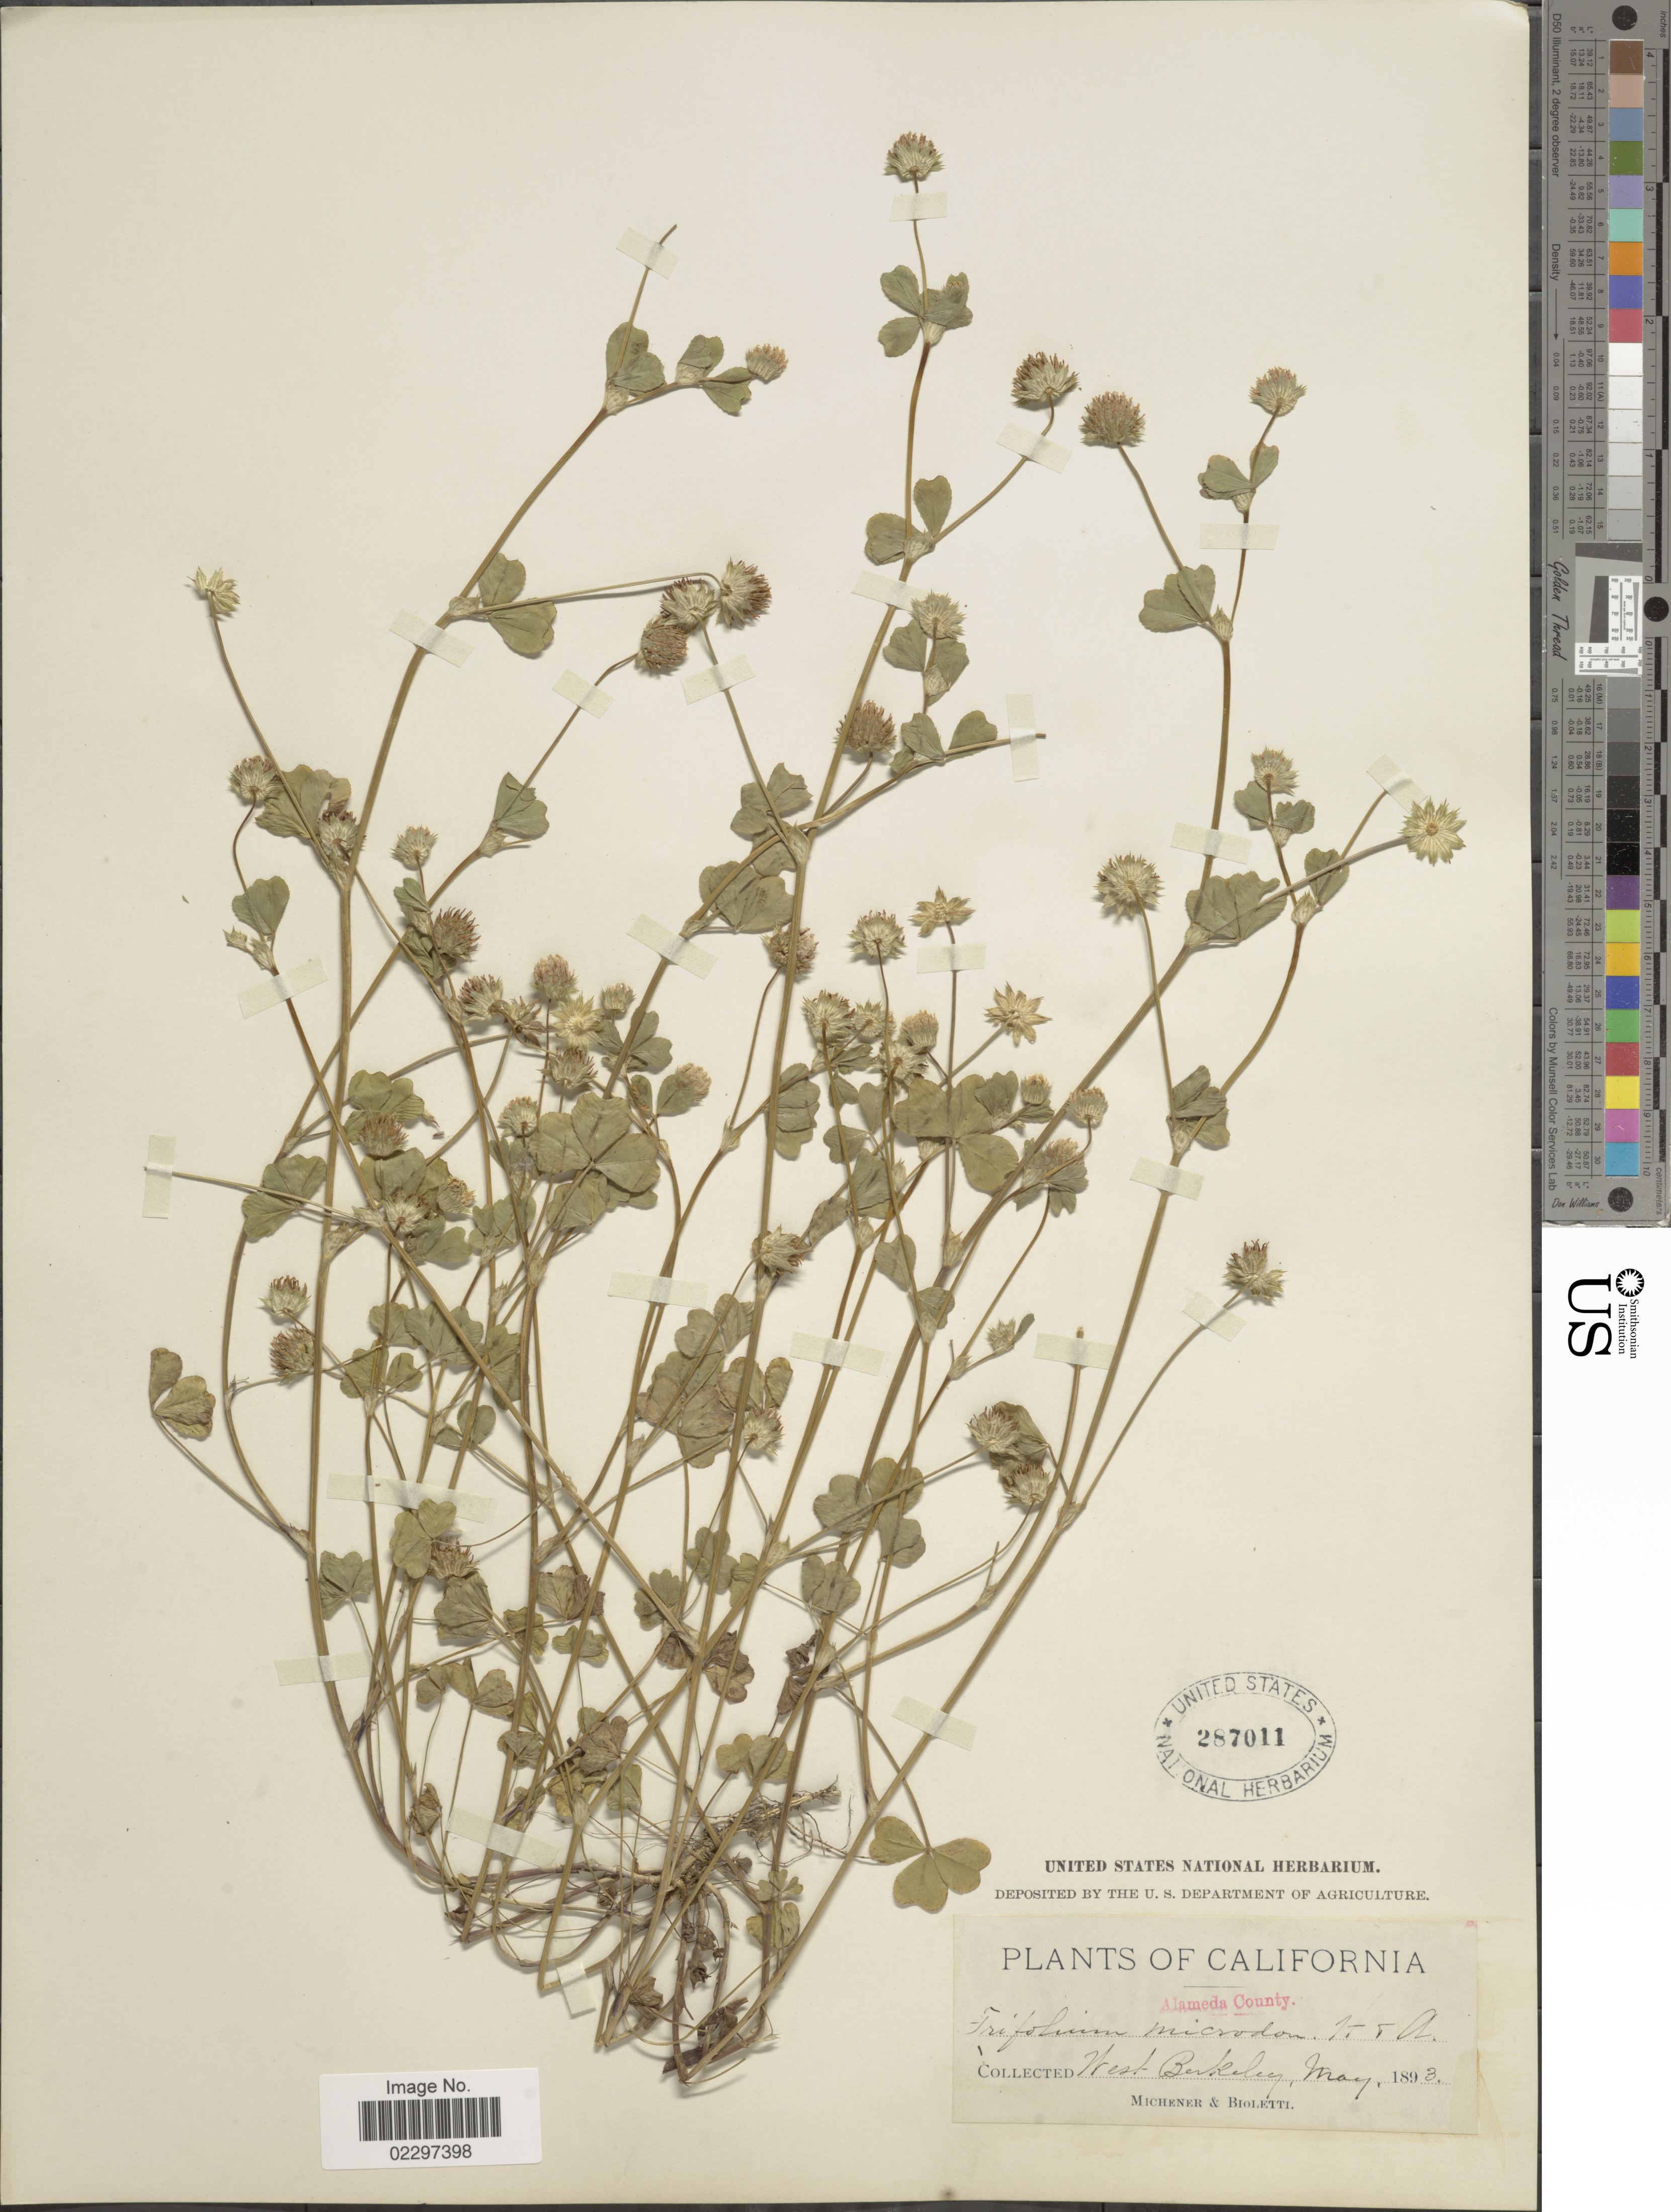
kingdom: Plantae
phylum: Tracheophyta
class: Magnoliopsida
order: Fabales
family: Fabaceae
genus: Trifolium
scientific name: Trifolium microdon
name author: Hook. & Arn.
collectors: -. Michener & -- Bioletti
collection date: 1893-05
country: United States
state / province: California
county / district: Alameda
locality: Alameda County. West Berkeley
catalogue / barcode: US 287011